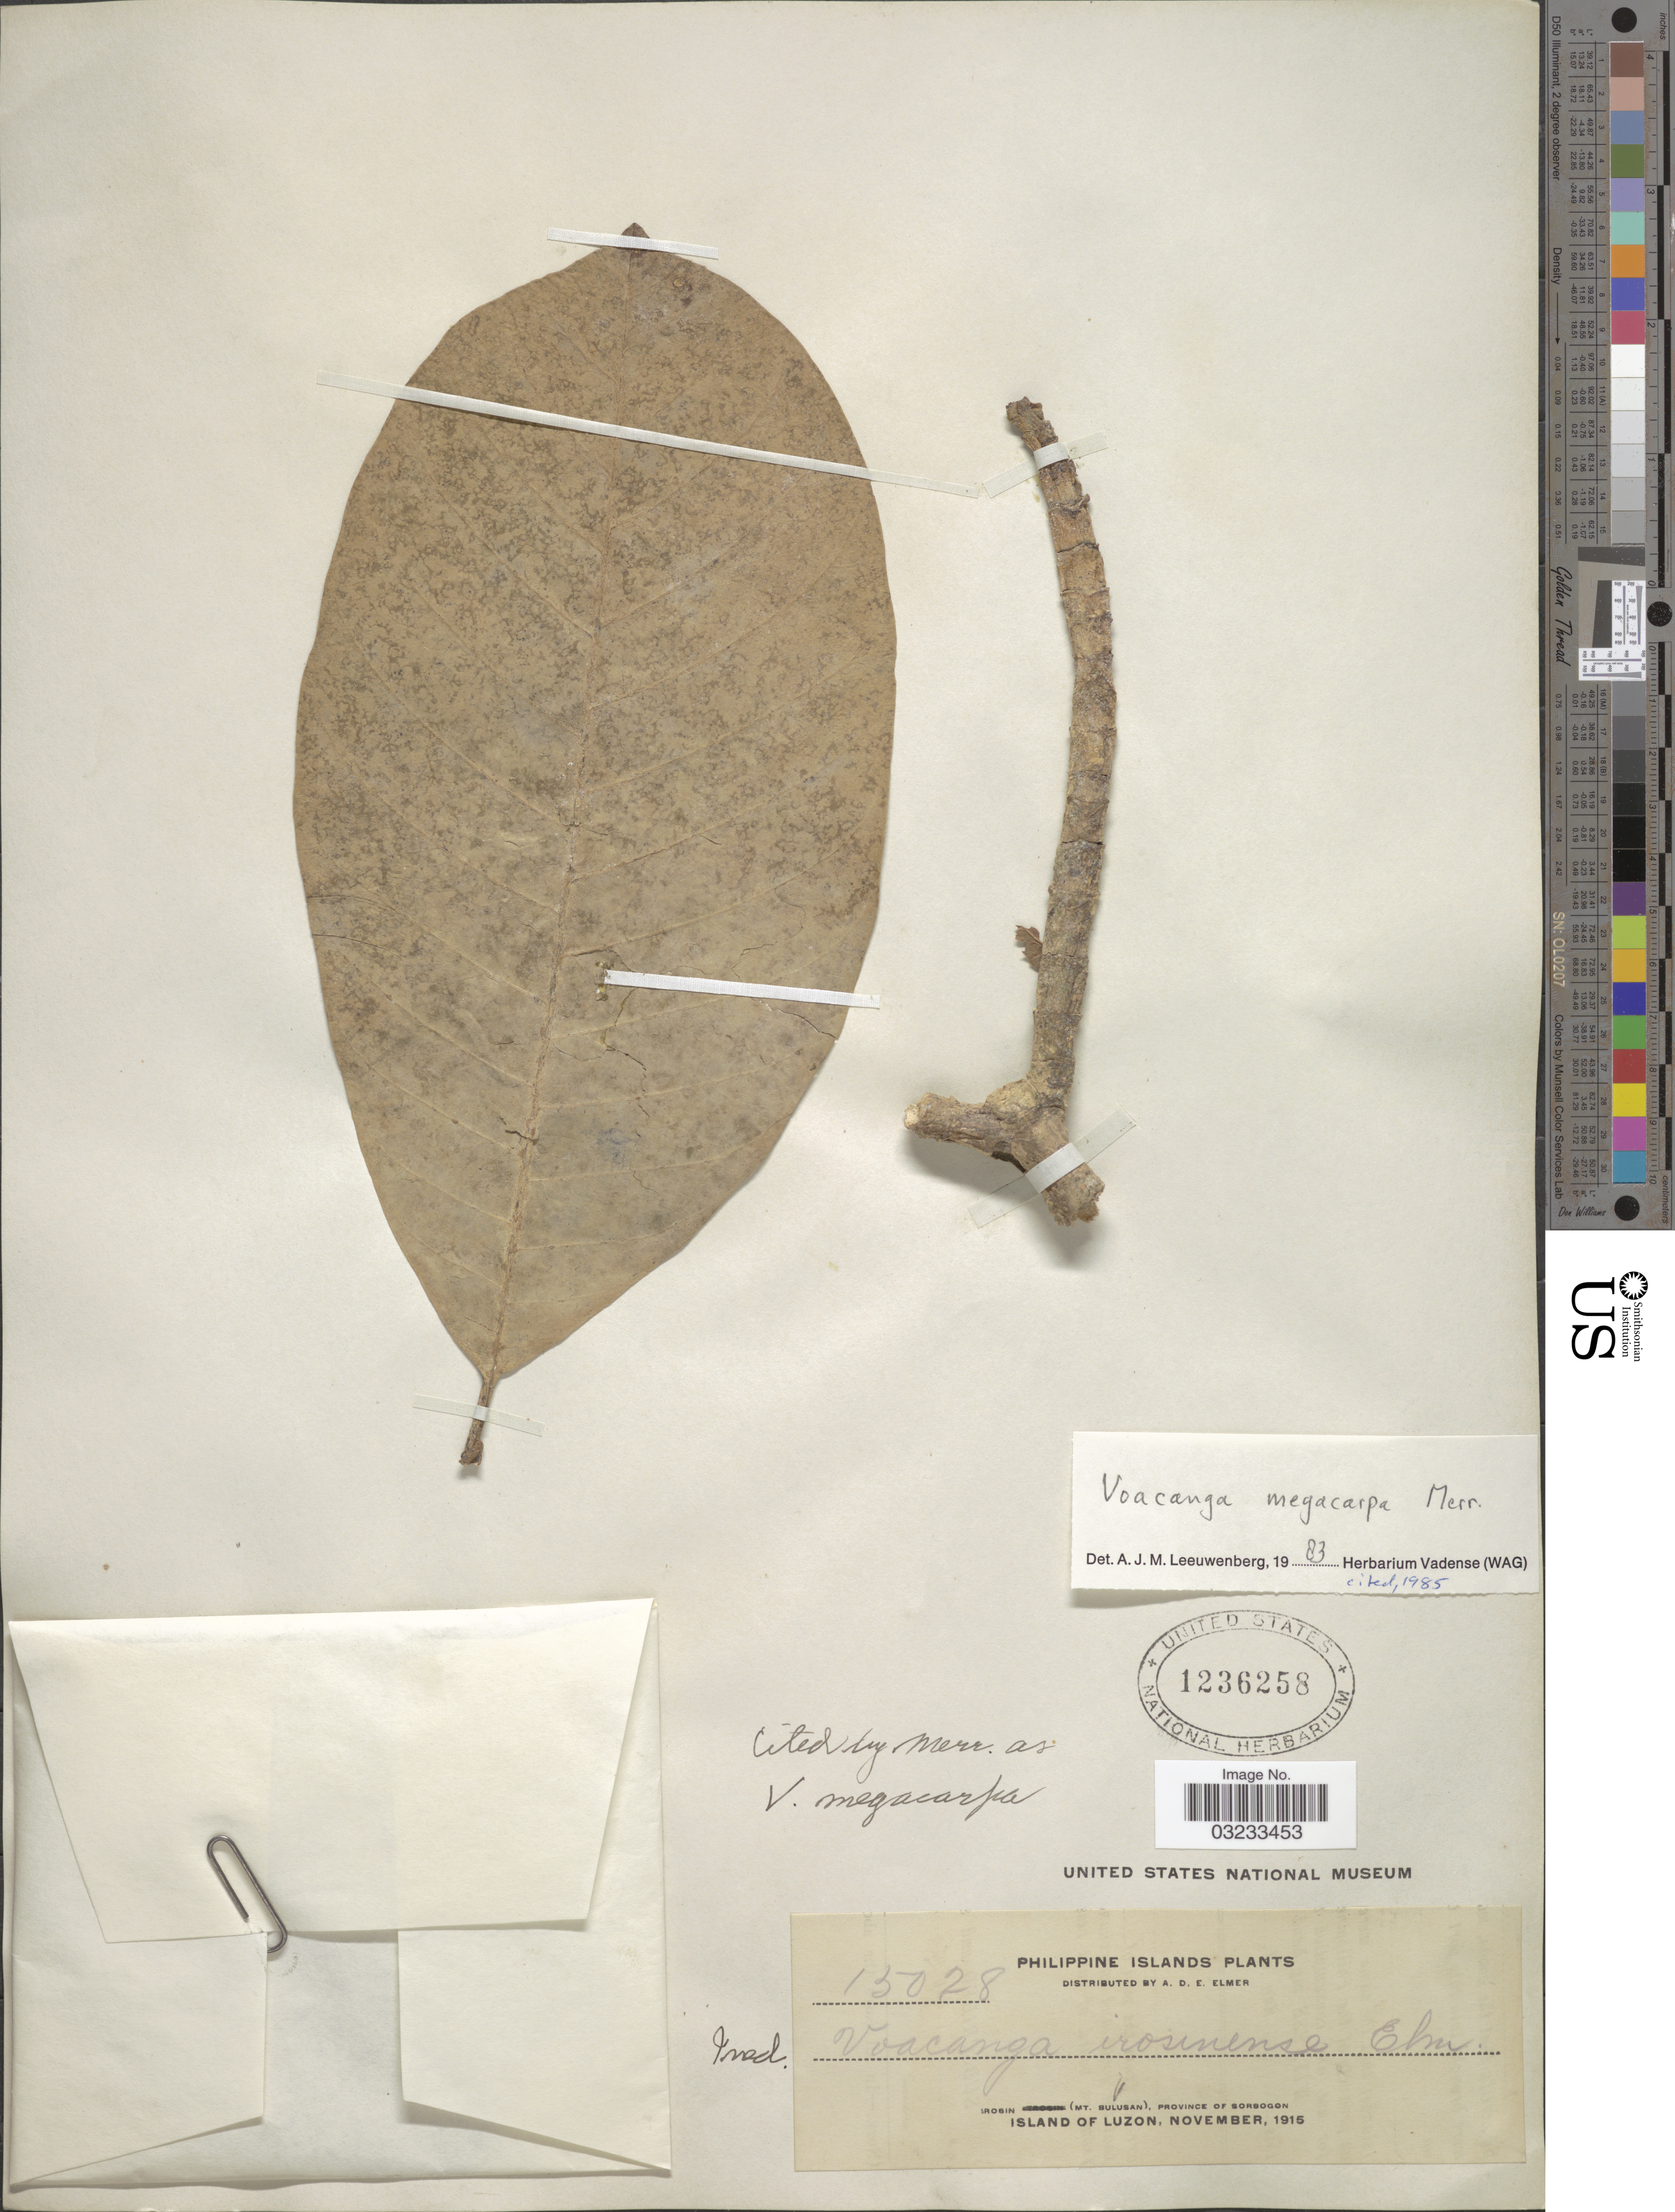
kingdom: Plantae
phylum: Tracheophyta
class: Magnoliopsida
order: Gentianales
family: Apocynaceae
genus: Voacanga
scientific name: Voacanga megacarpa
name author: Merr.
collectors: A. D. E. Elmer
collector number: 15028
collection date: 1915-11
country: Philippines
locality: Irosin (Mt. Bulusan), Province of Sorsogon, Island of Luzon.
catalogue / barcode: US 1236258